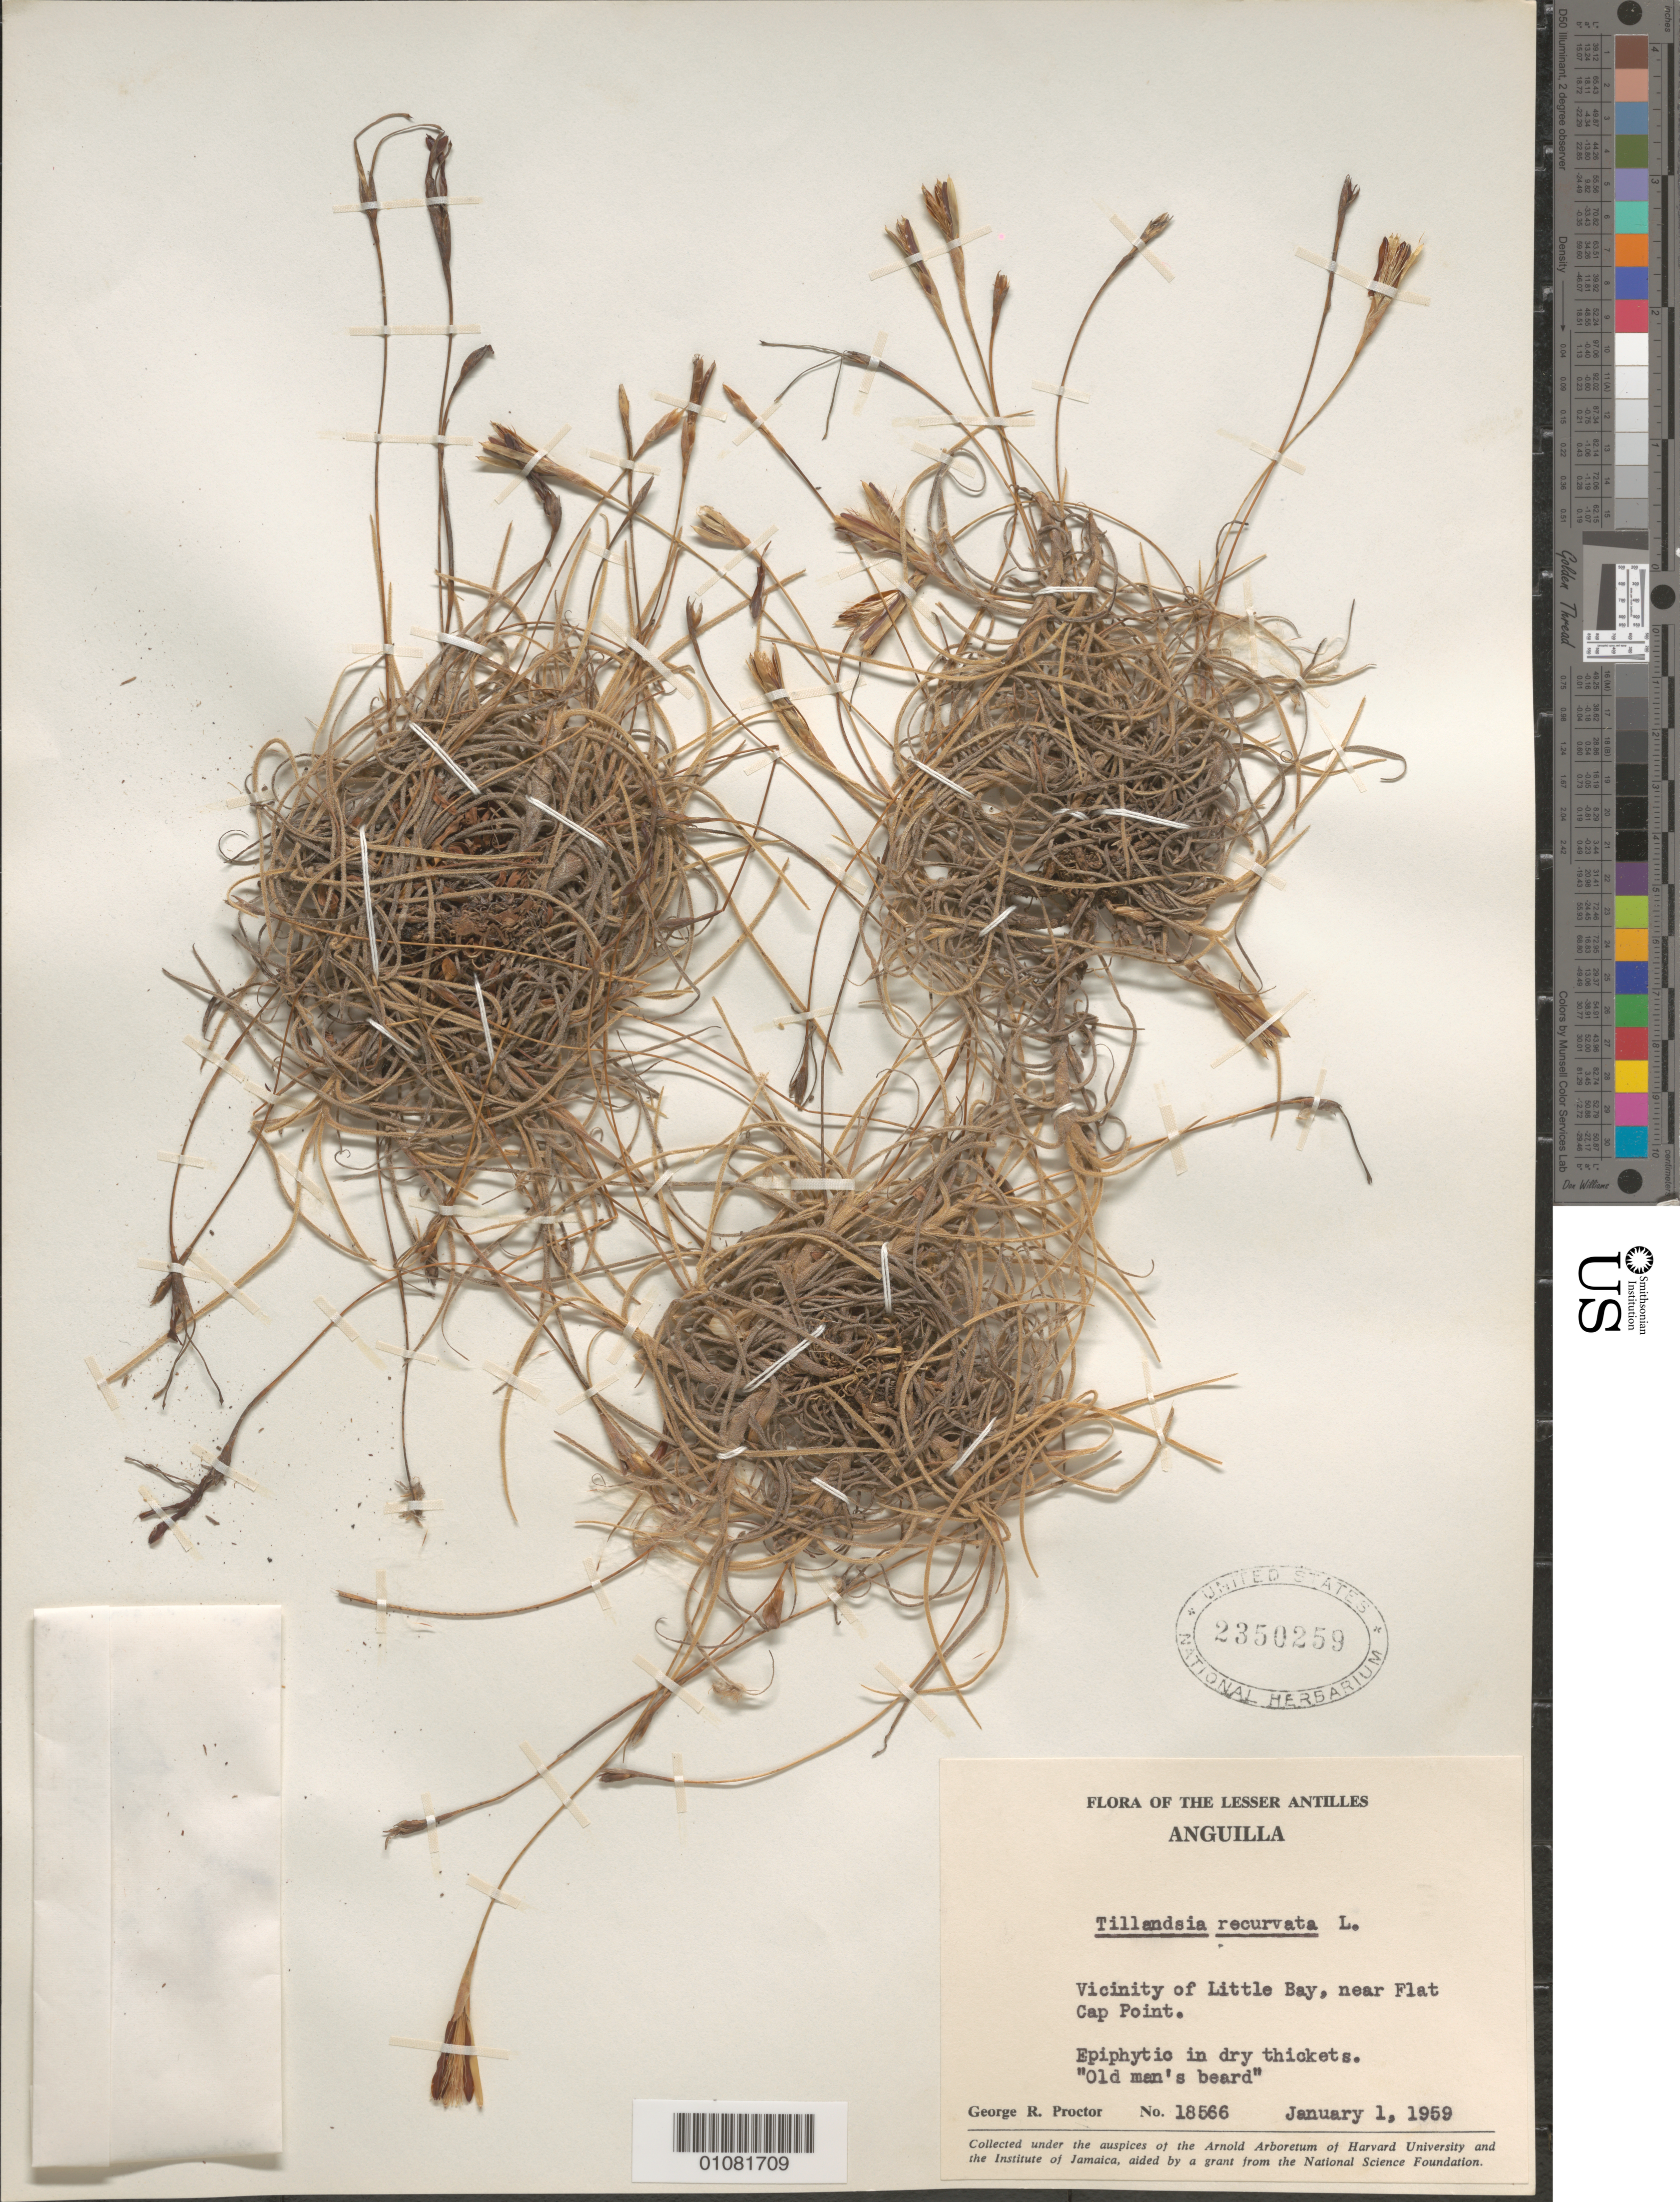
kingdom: Plantae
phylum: Tracheophyta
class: Liliopsida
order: Poales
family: Bromeliaceae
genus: Tillandsia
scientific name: Tillandsia recurvata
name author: L.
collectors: G. R. Proctor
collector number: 18566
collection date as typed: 01 Jan 1959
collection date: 1959-01-01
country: Anguilla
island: Anguilla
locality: Vicinity of Little Bay, near Flat Cap Point. Epiphytic in dry thickets.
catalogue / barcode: US 2350259